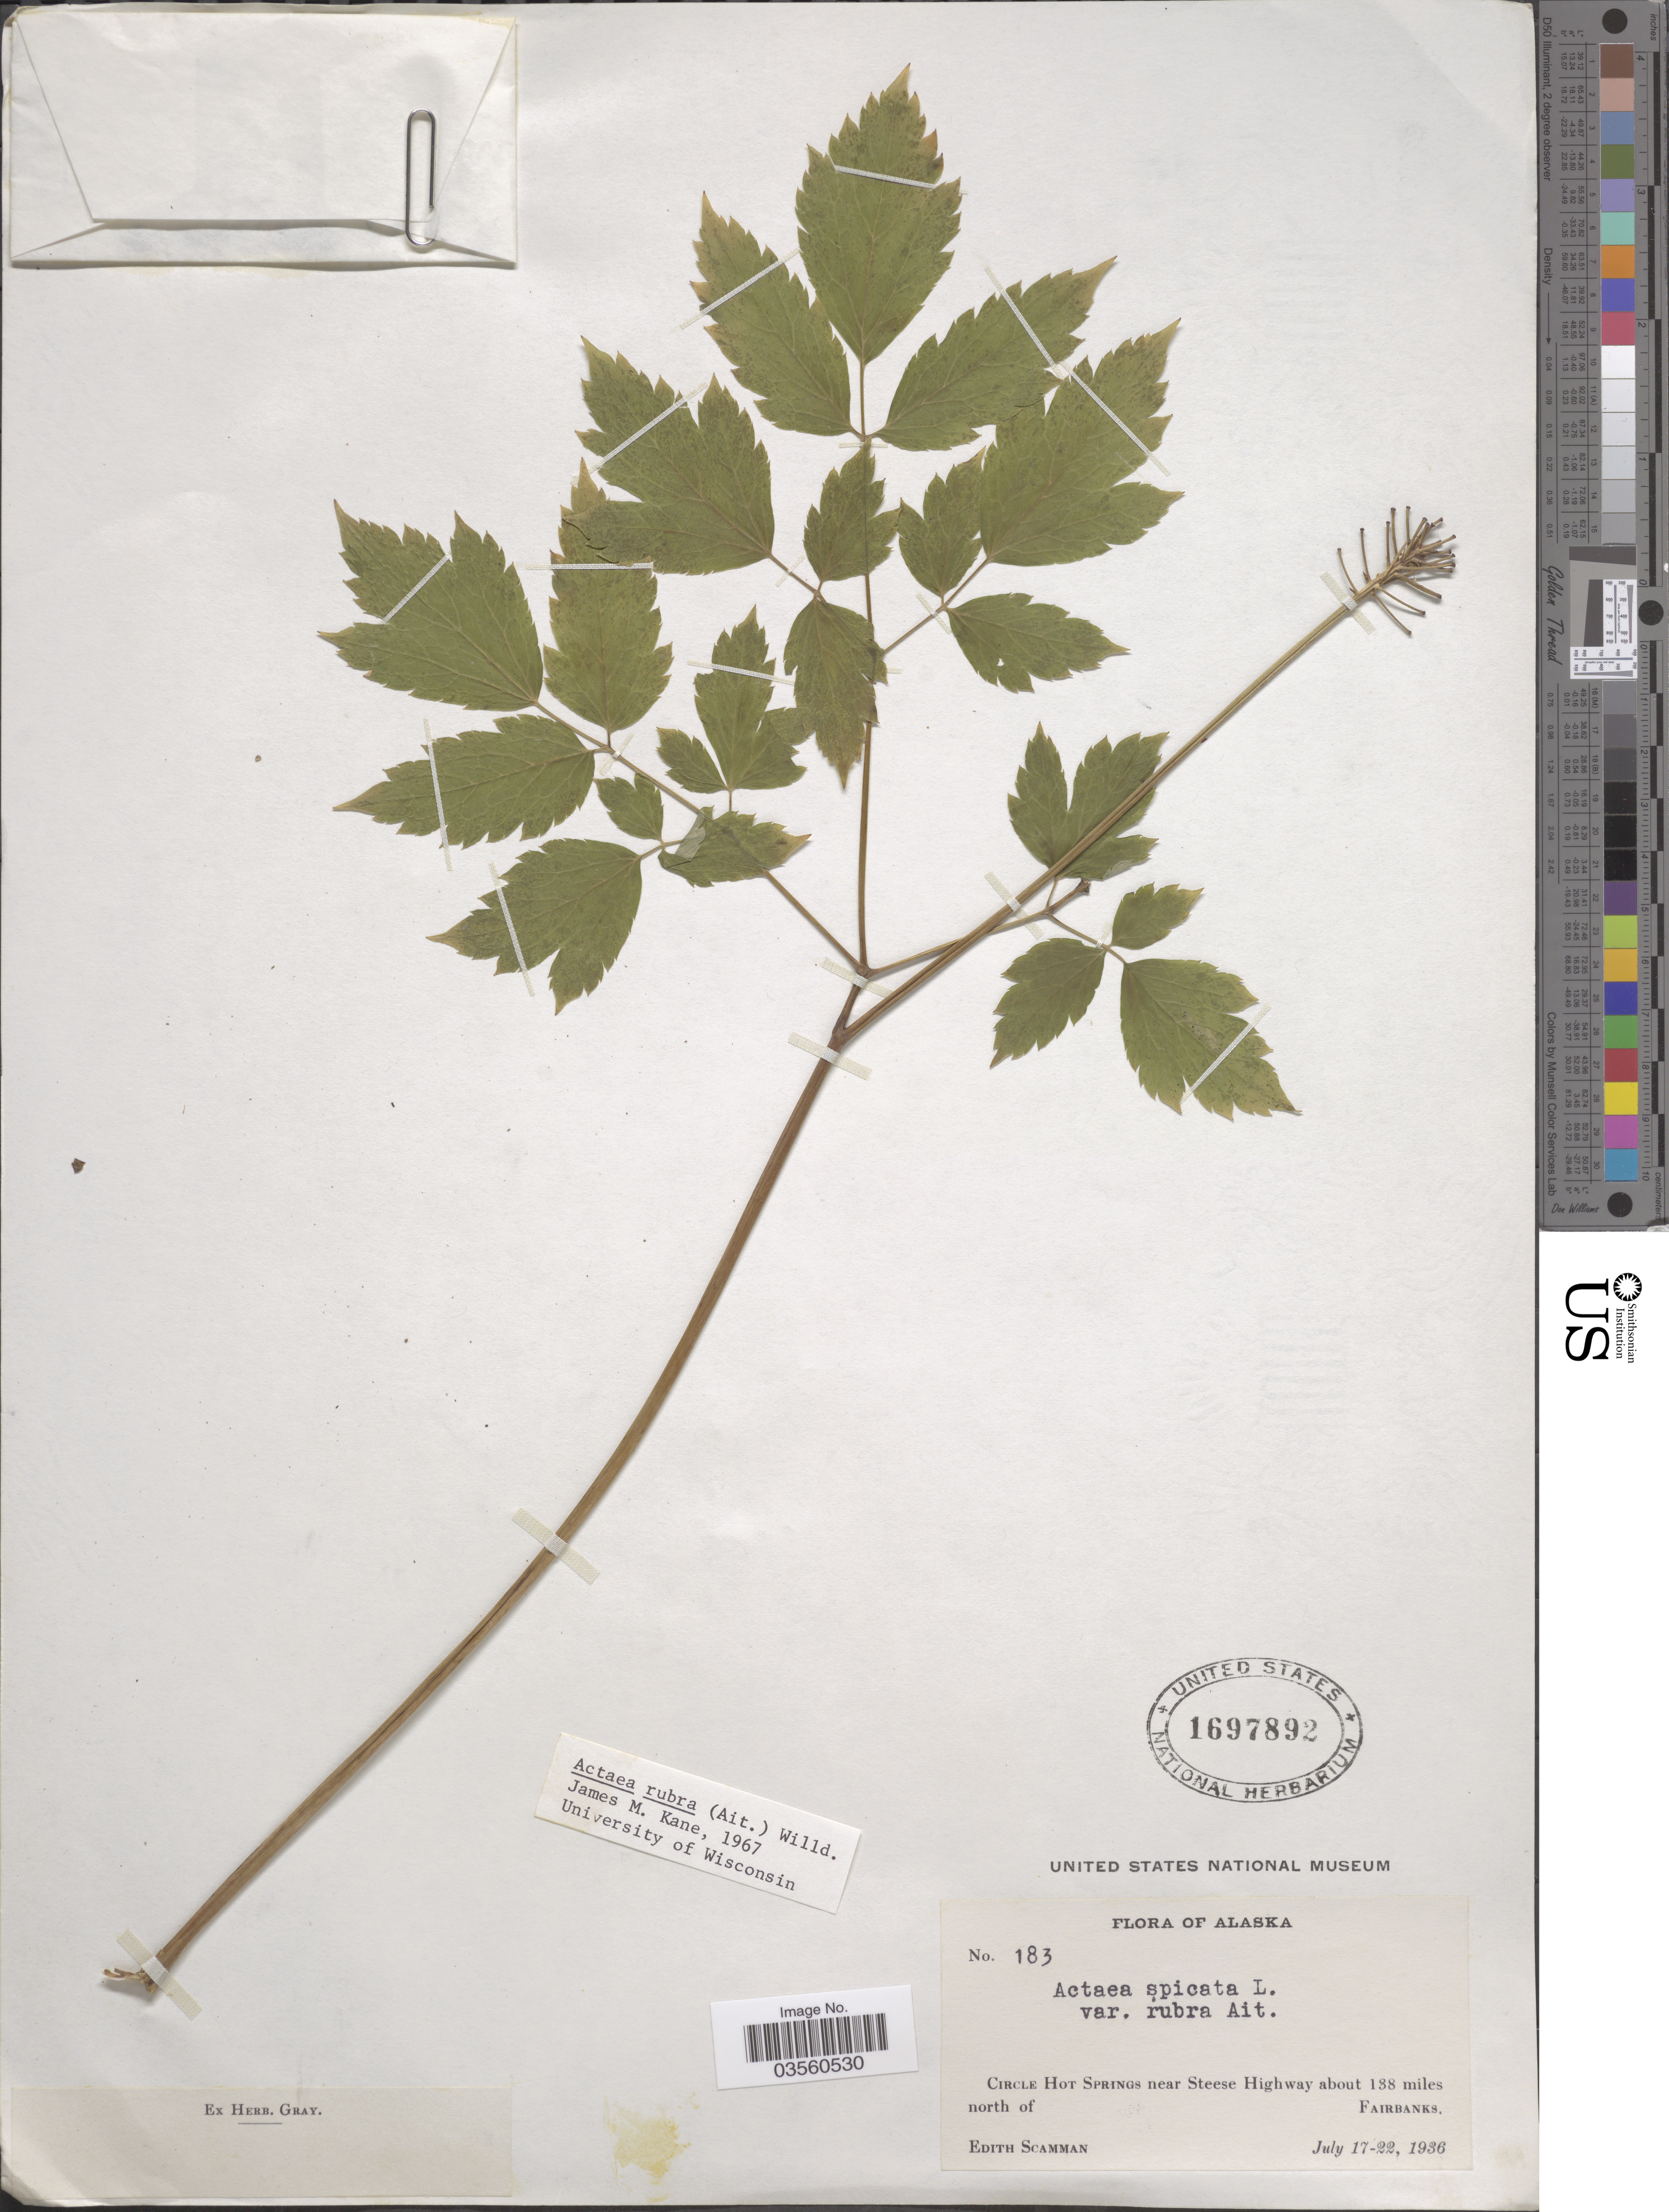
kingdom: Plantae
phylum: Tracheophyta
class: Magnoliopsida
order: Ranunculales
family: Ranunculaceae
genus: Actaea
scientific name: Actaea rubra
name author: (Aiton) Willd.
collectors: E. Scamman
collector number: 183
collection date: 1936-07-17/1936-07-22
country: United States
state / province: Alaska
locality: Circle Hot Springs near Steese Highway about 138 miles north of Fairbanks.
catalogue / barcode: US 1697892